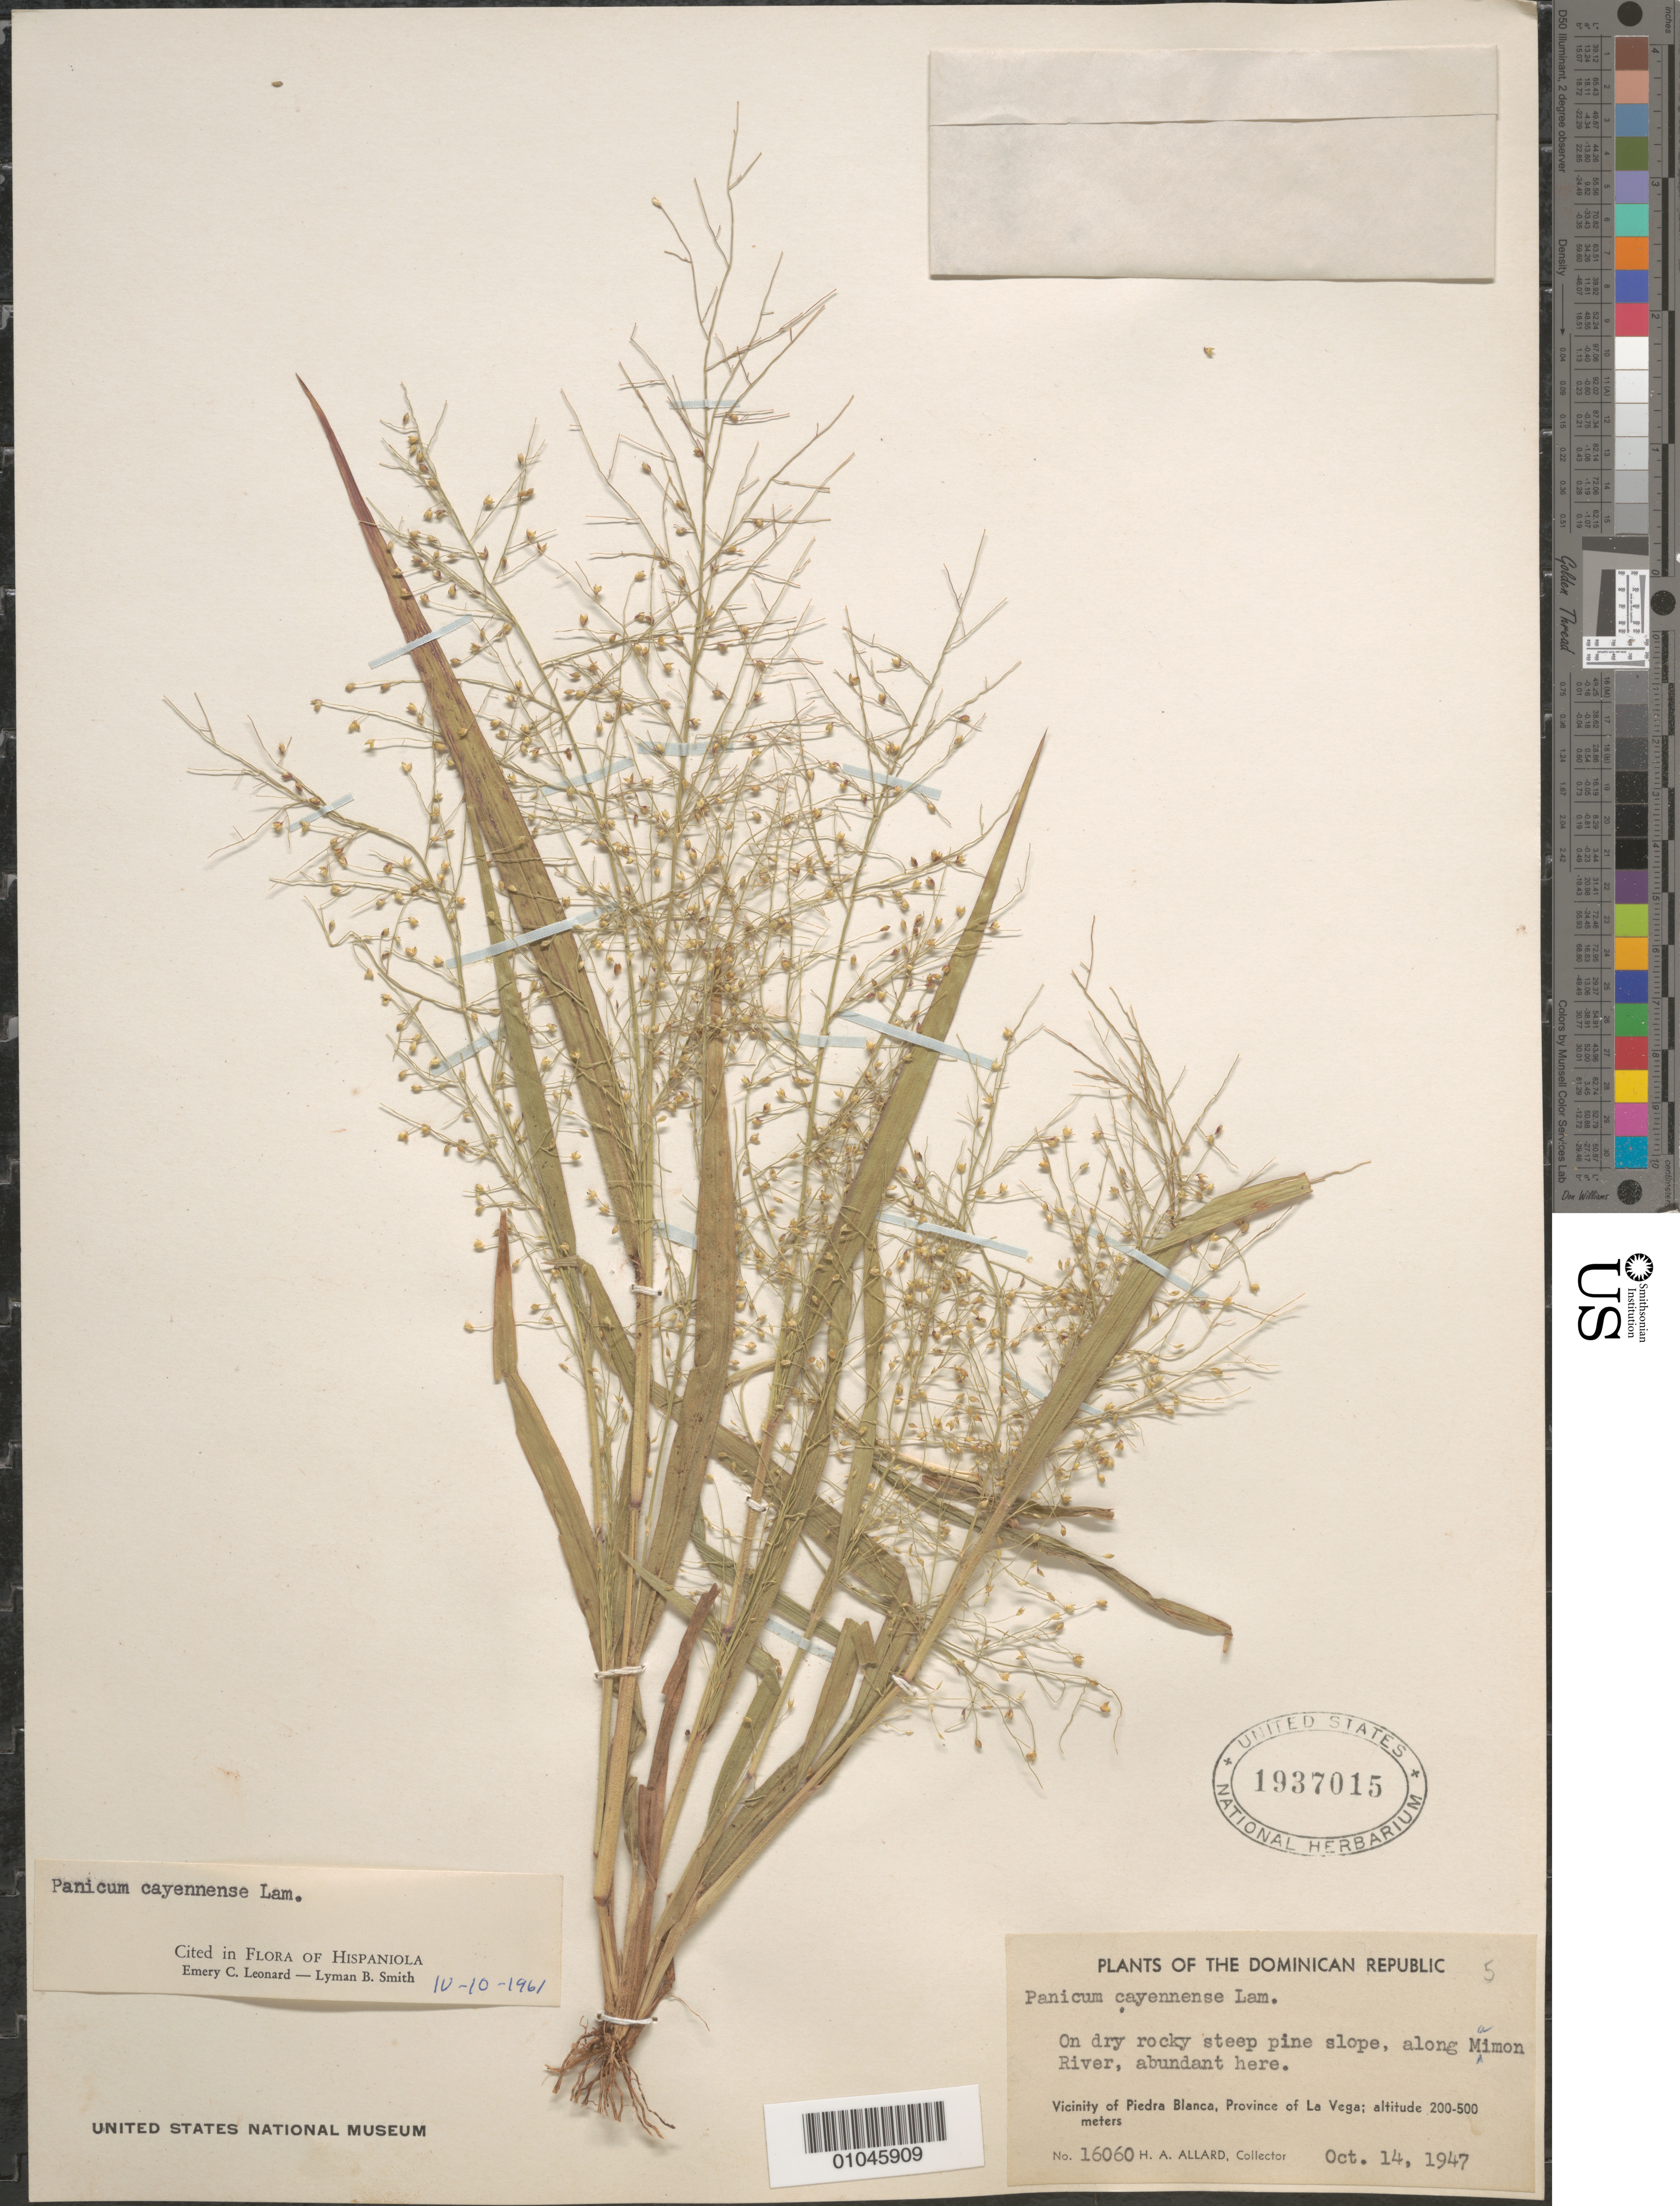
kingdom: Plantae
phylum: Tracheophyta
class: Liliopsida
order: Poales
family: Poaceae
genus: Panicum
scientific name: Panicum cayennense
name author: Lam.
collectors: H. A. Allard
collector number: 16060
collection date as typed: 14 Oct 1947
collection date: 1947-10-14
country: Dominican Republic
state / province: La Vega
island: Hispaniola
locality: On dry rocky steep pine slope. along Maimon River, abundant there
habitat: on dry rocky steep pine slope along river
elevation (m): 200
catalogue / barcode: US 1937015